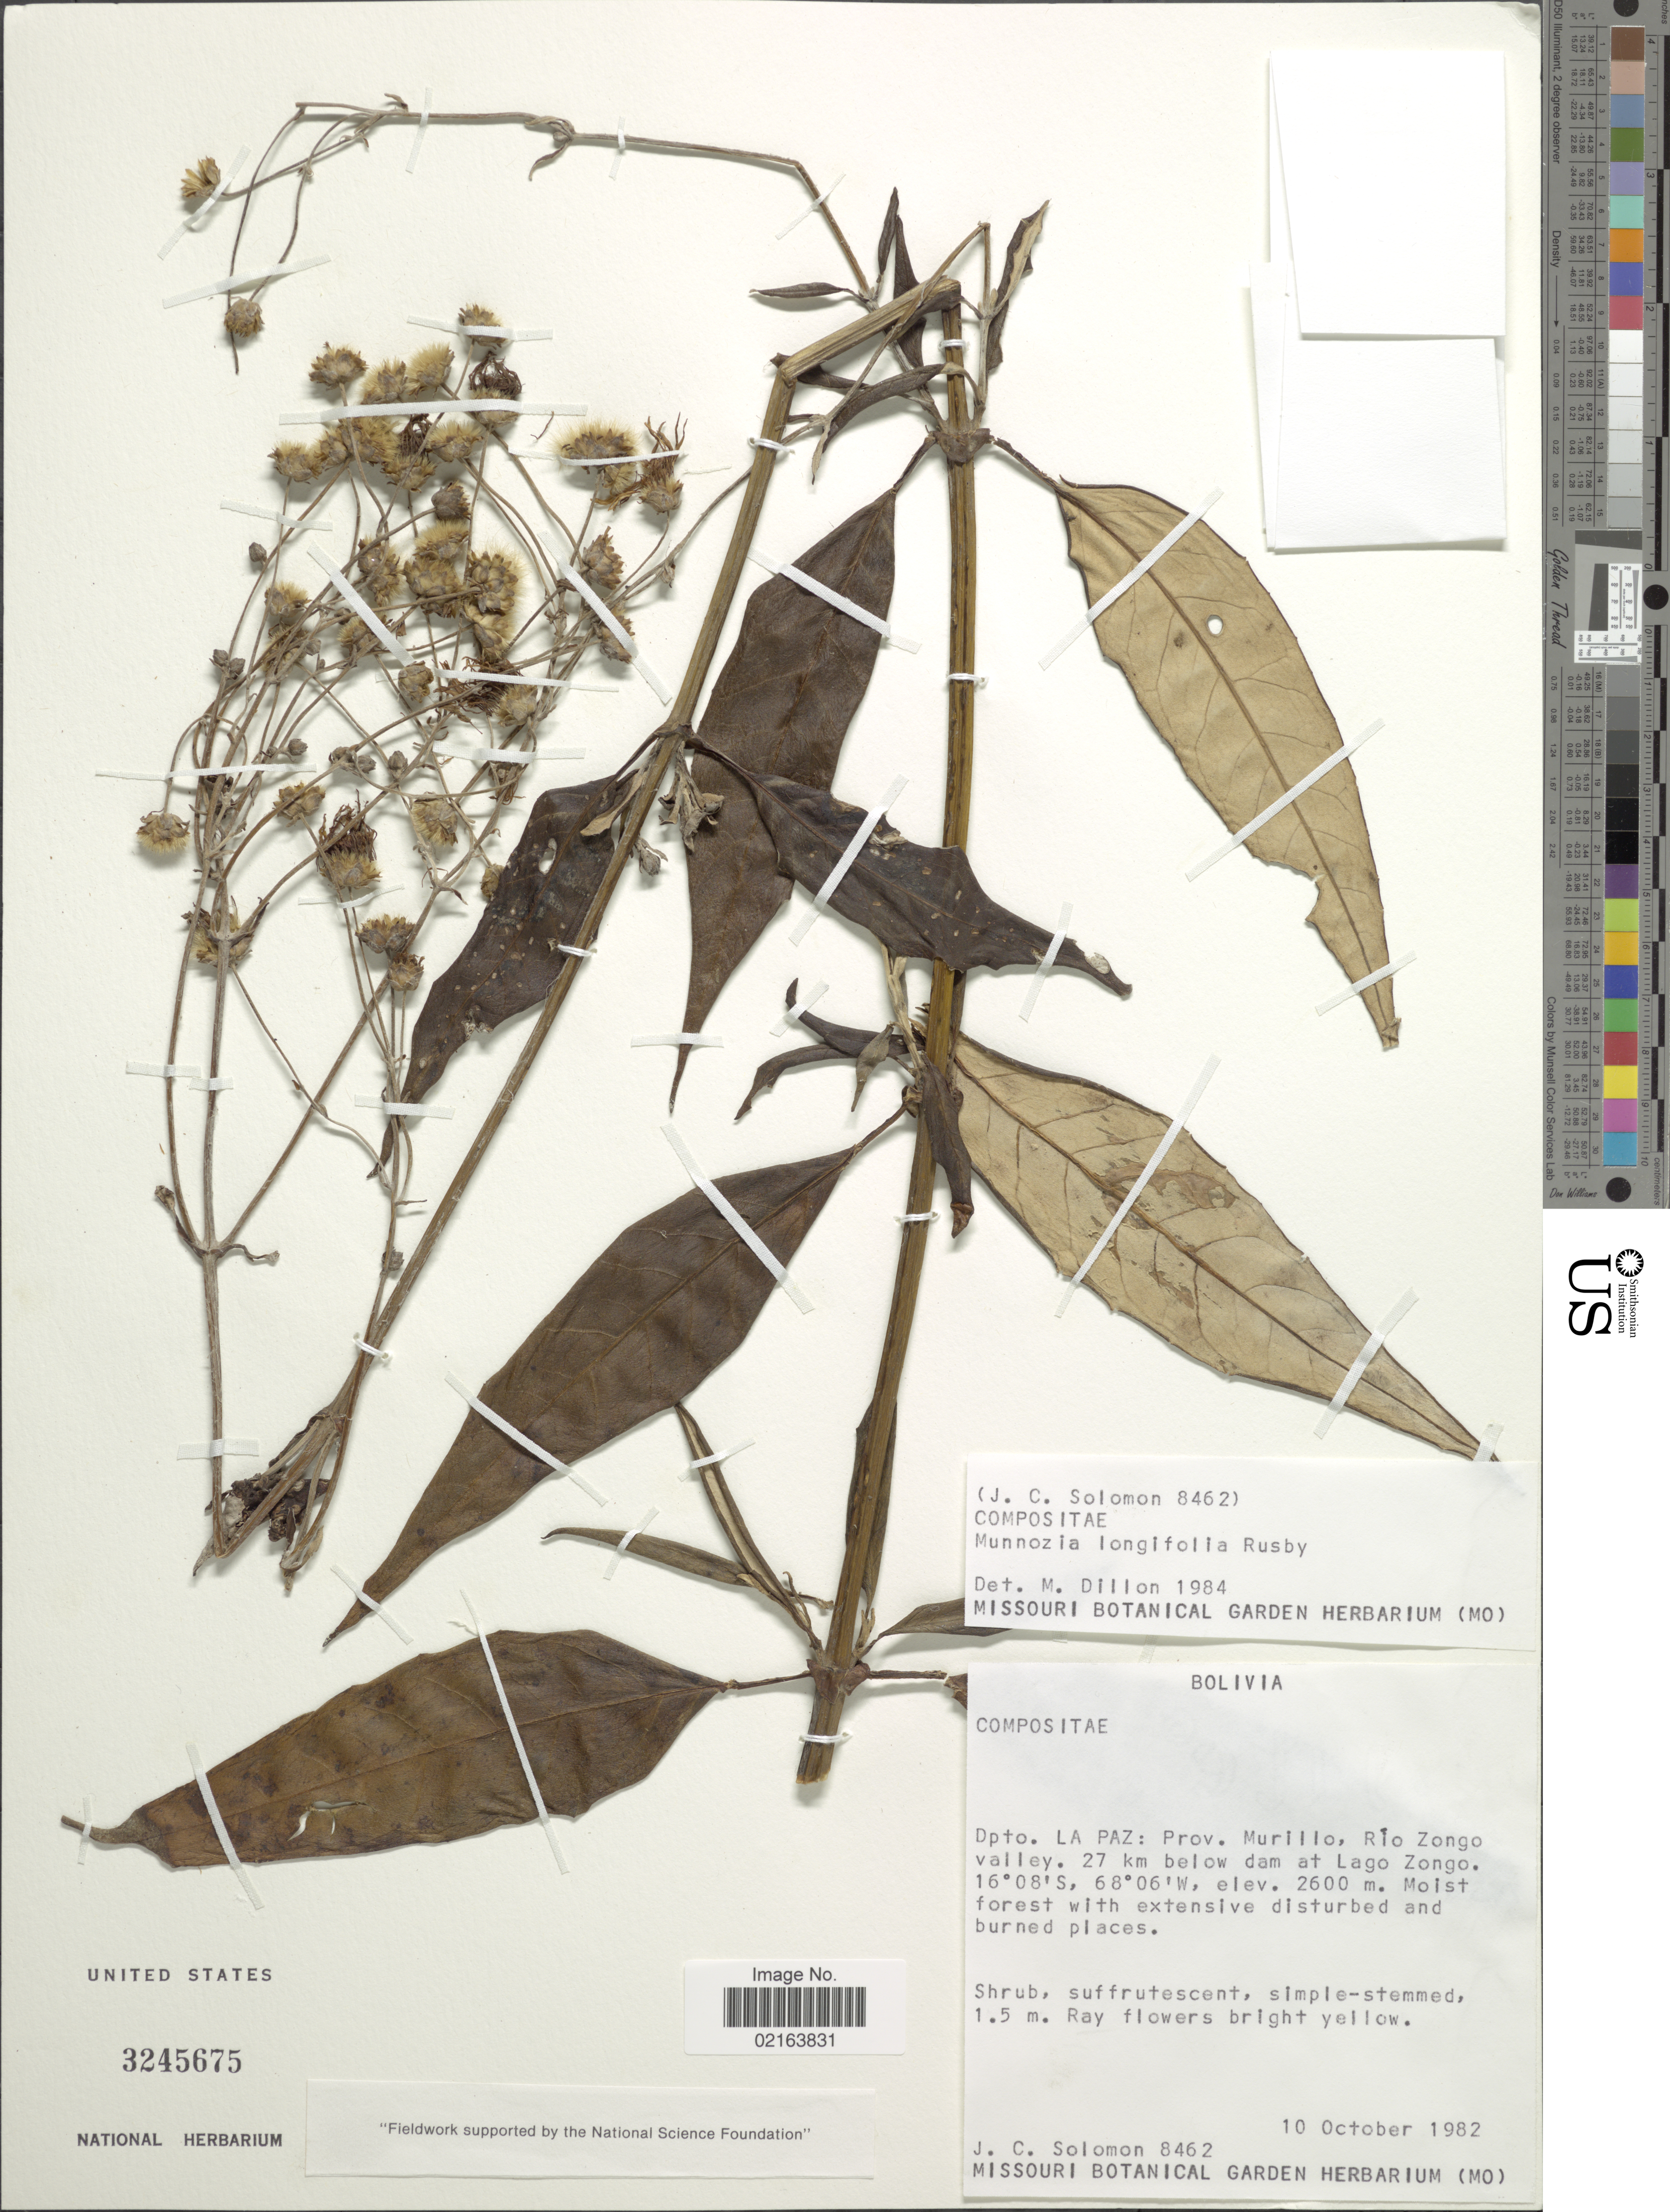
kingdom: Plantae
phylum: Tracheophyta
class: Magnoliopsida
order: Asterales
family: Asteraceae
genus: Munnozia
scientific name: Munnozia longifolia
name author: Rusby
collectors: J. C. Solomon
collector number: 8462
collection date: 1982-10-10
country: Bolivia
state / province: La Paz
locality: Dpto. La Paz: Prov. Murillo, Rio Zongo valley, 27 km below dam at Lago Zongo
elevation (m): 2600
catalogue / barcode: US 3245675